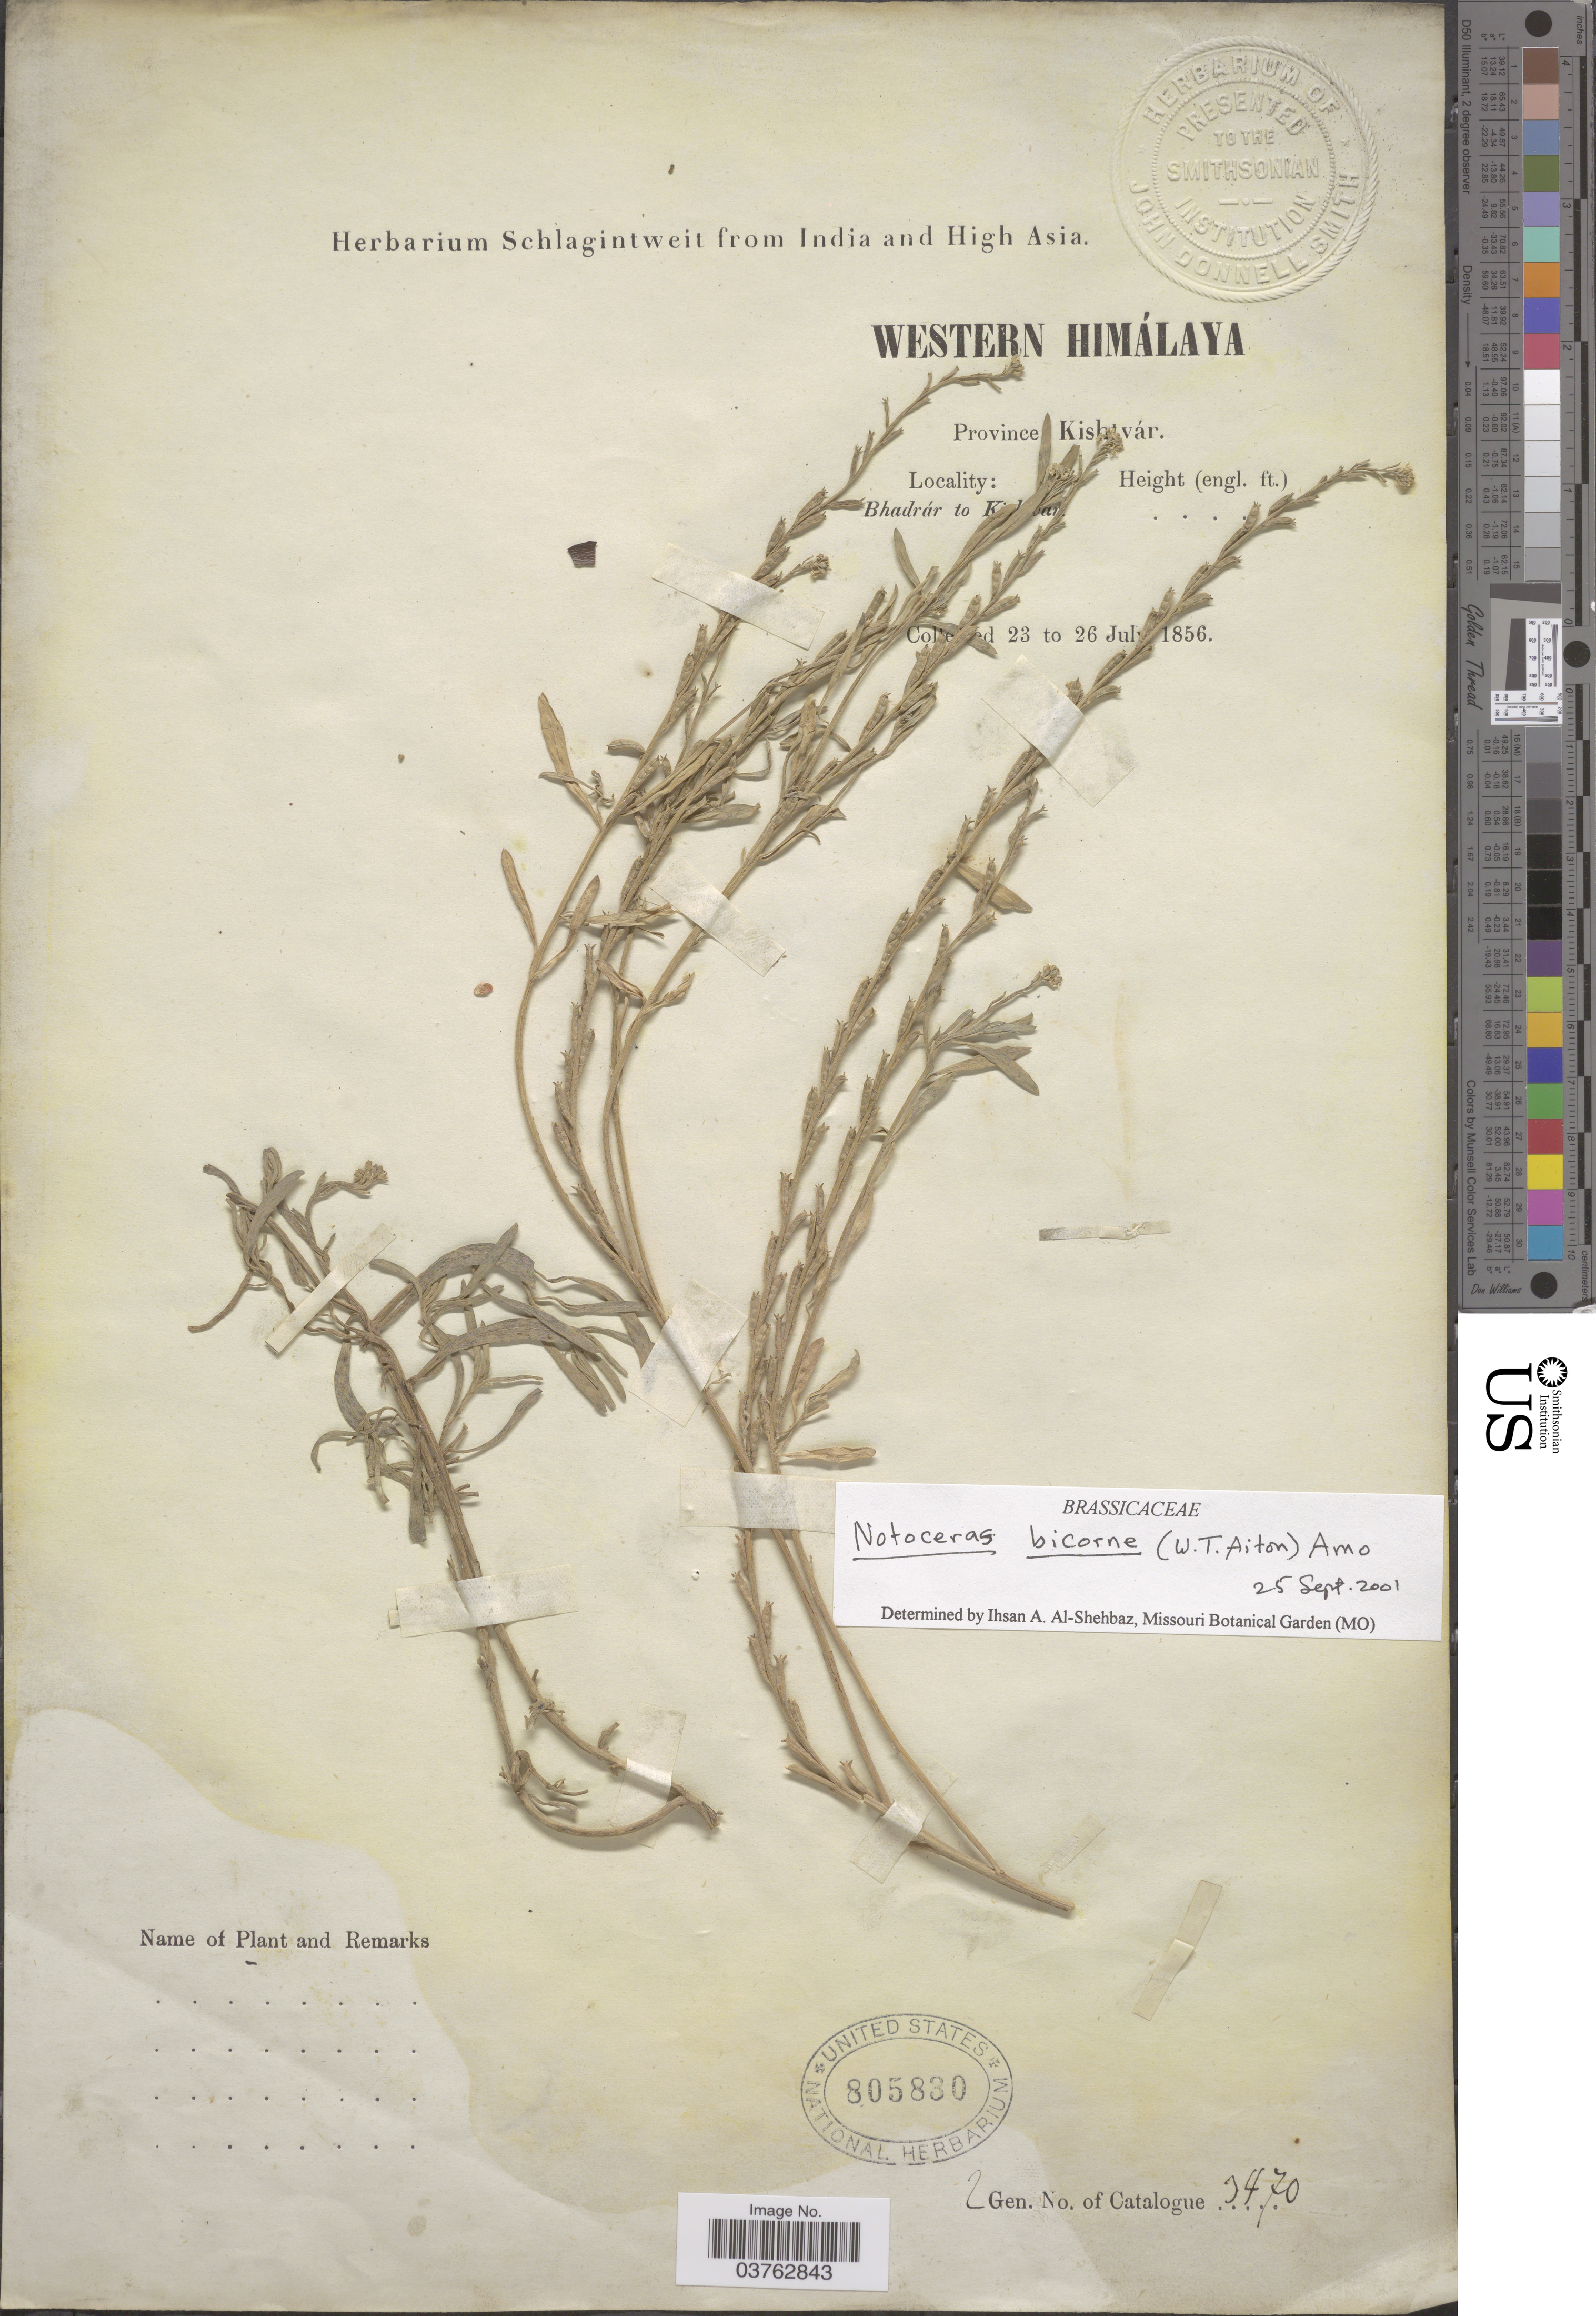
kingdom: Plantae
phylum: Tracheophyta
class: Magnoliopsida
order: Brassicales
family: Brassicaceae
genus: Notoceras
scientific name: Notoceras bicorne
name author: (Aiton) Amo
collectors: ex herb. Schlagintweit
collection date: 1856-07-23/1856-07-26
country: India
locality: Western Himálaya. Province Kishtvár. Bhadrár to Kishtvár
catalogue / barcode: US 805830